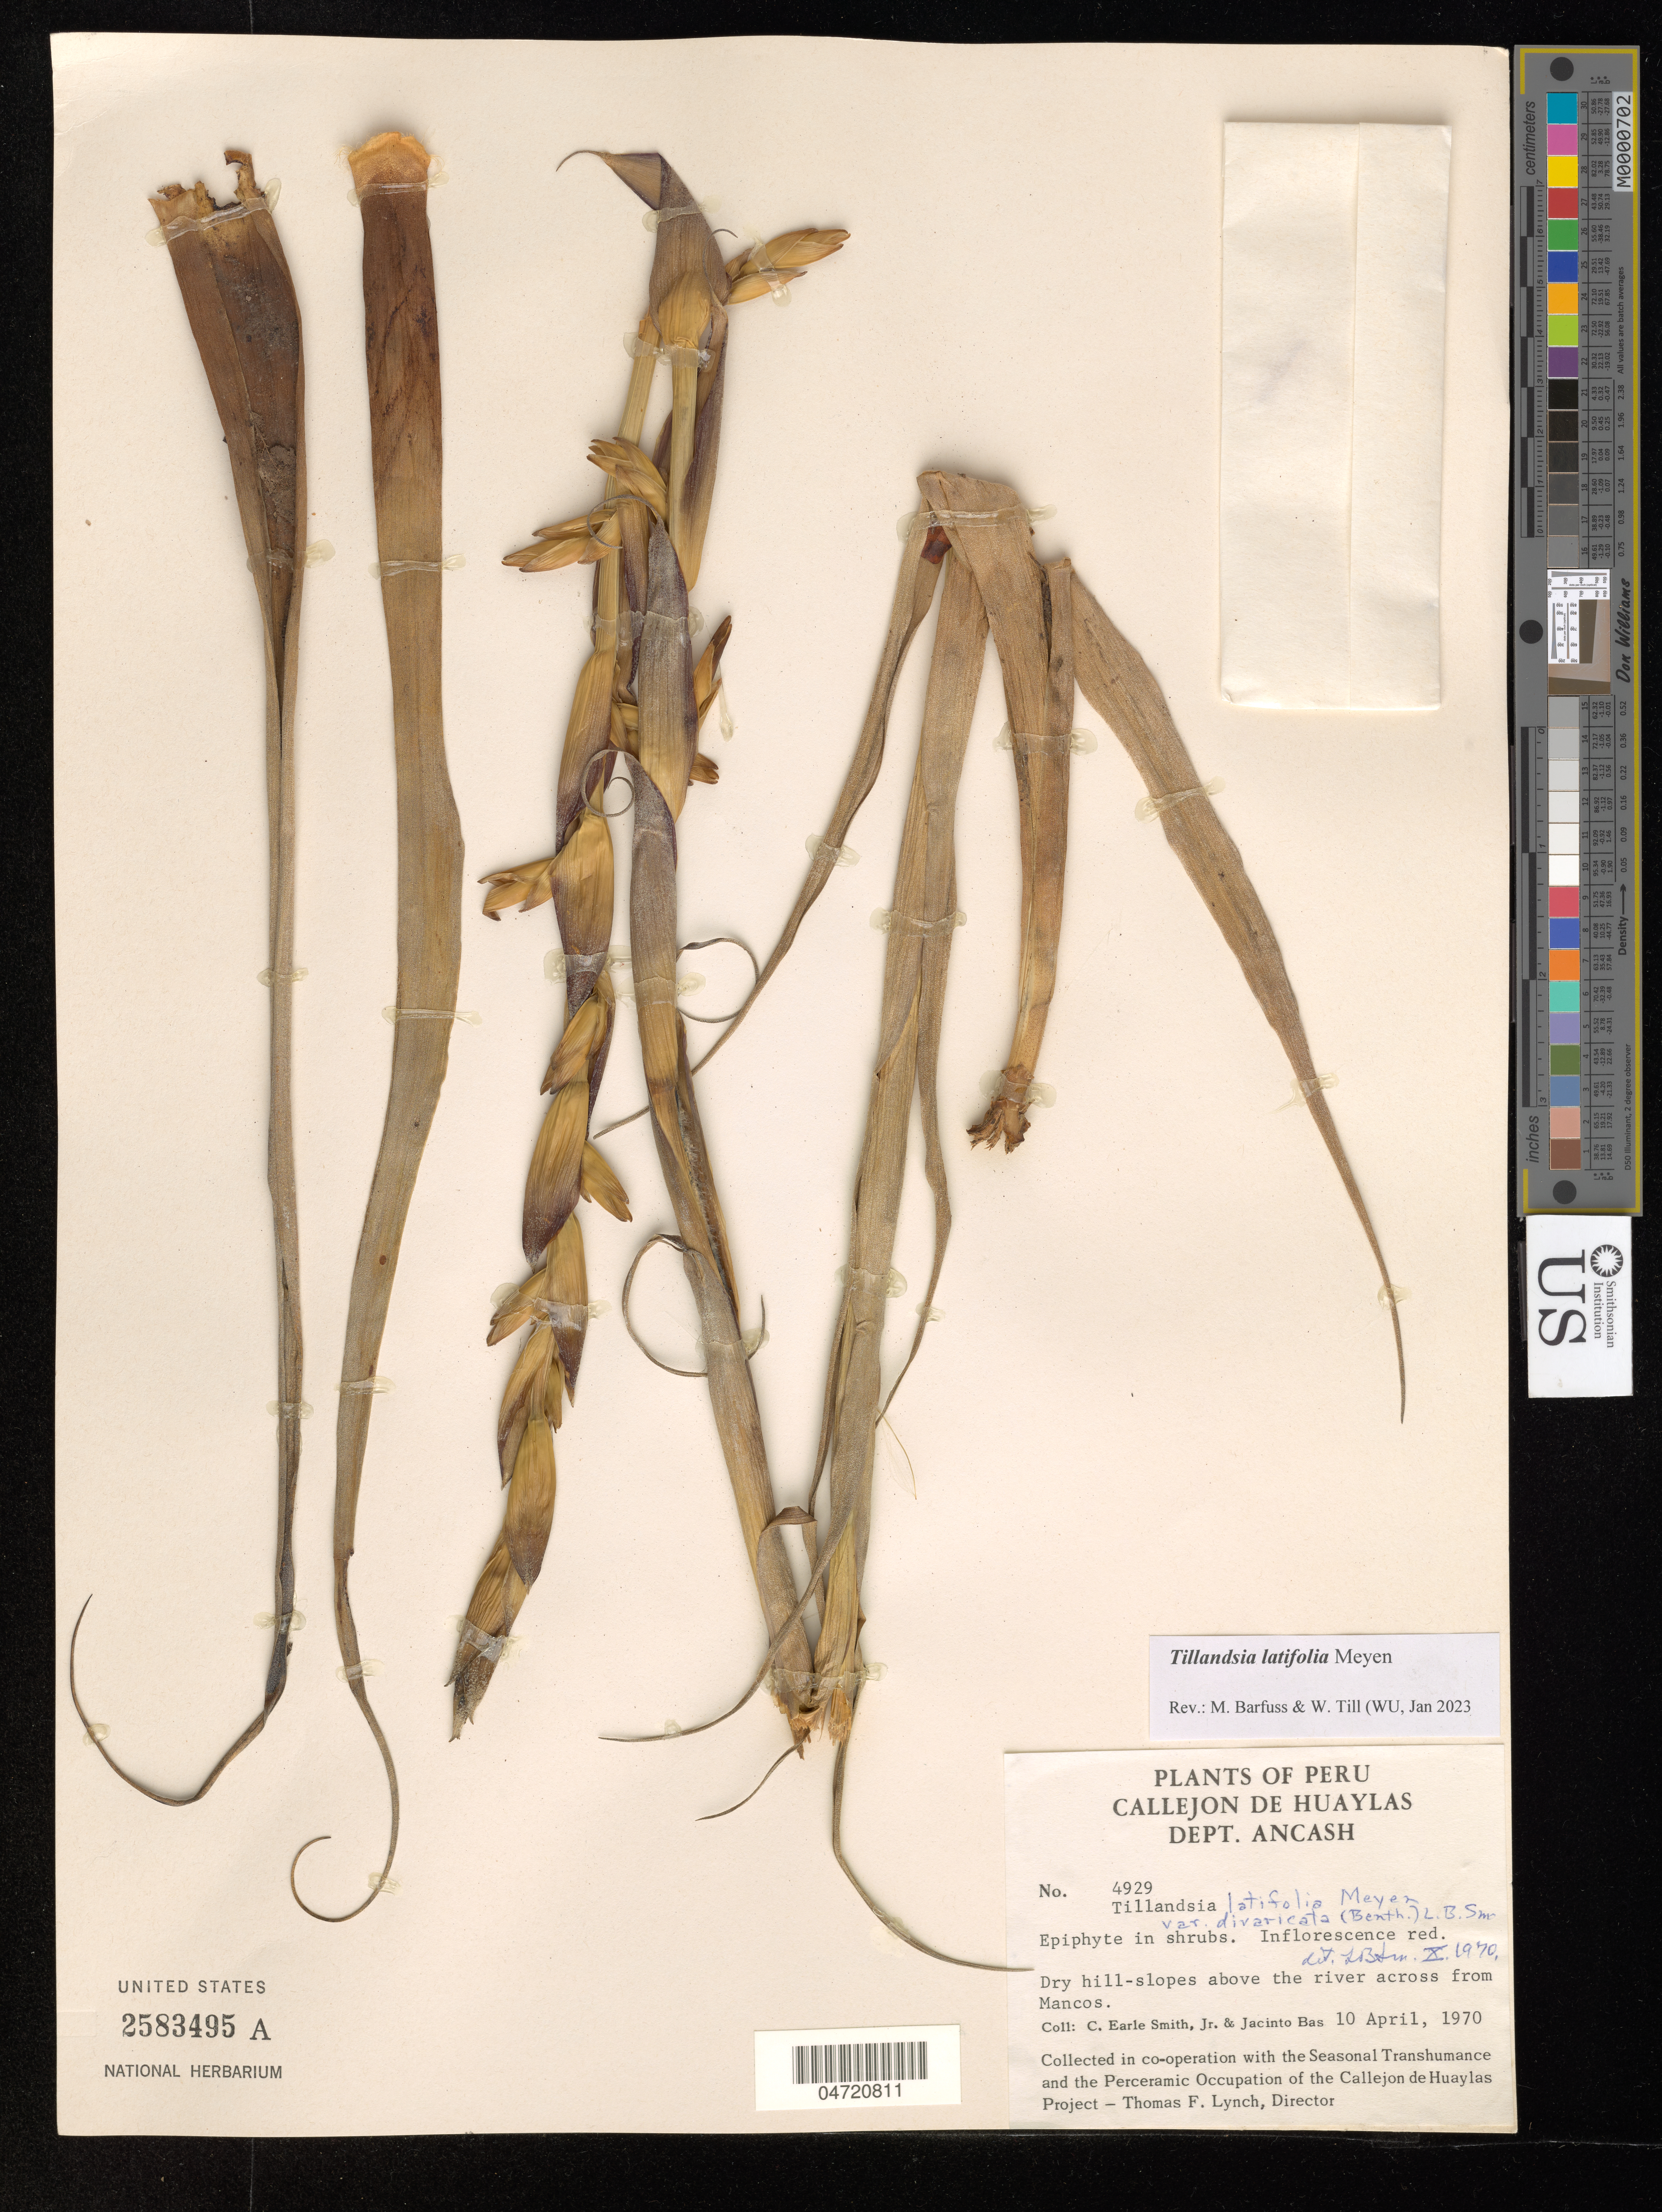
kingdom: Plantae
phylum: Tracheophyta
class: Liliopsida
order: Poales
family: Bromeliaceae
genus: Tillandsia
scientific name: Tillandsia latifolia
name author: Meyen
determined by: Barfuss, Michael H.; Till, W.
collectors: C. E. Smith Jr. & J. Bas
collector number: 4929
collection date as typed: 10 Apr 1970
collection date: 1970-04-10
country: Peru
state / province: Ancash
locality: Callejón de Huaylas, Mancos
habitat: Dry hill slopes above the river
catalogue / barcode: US 2583495A